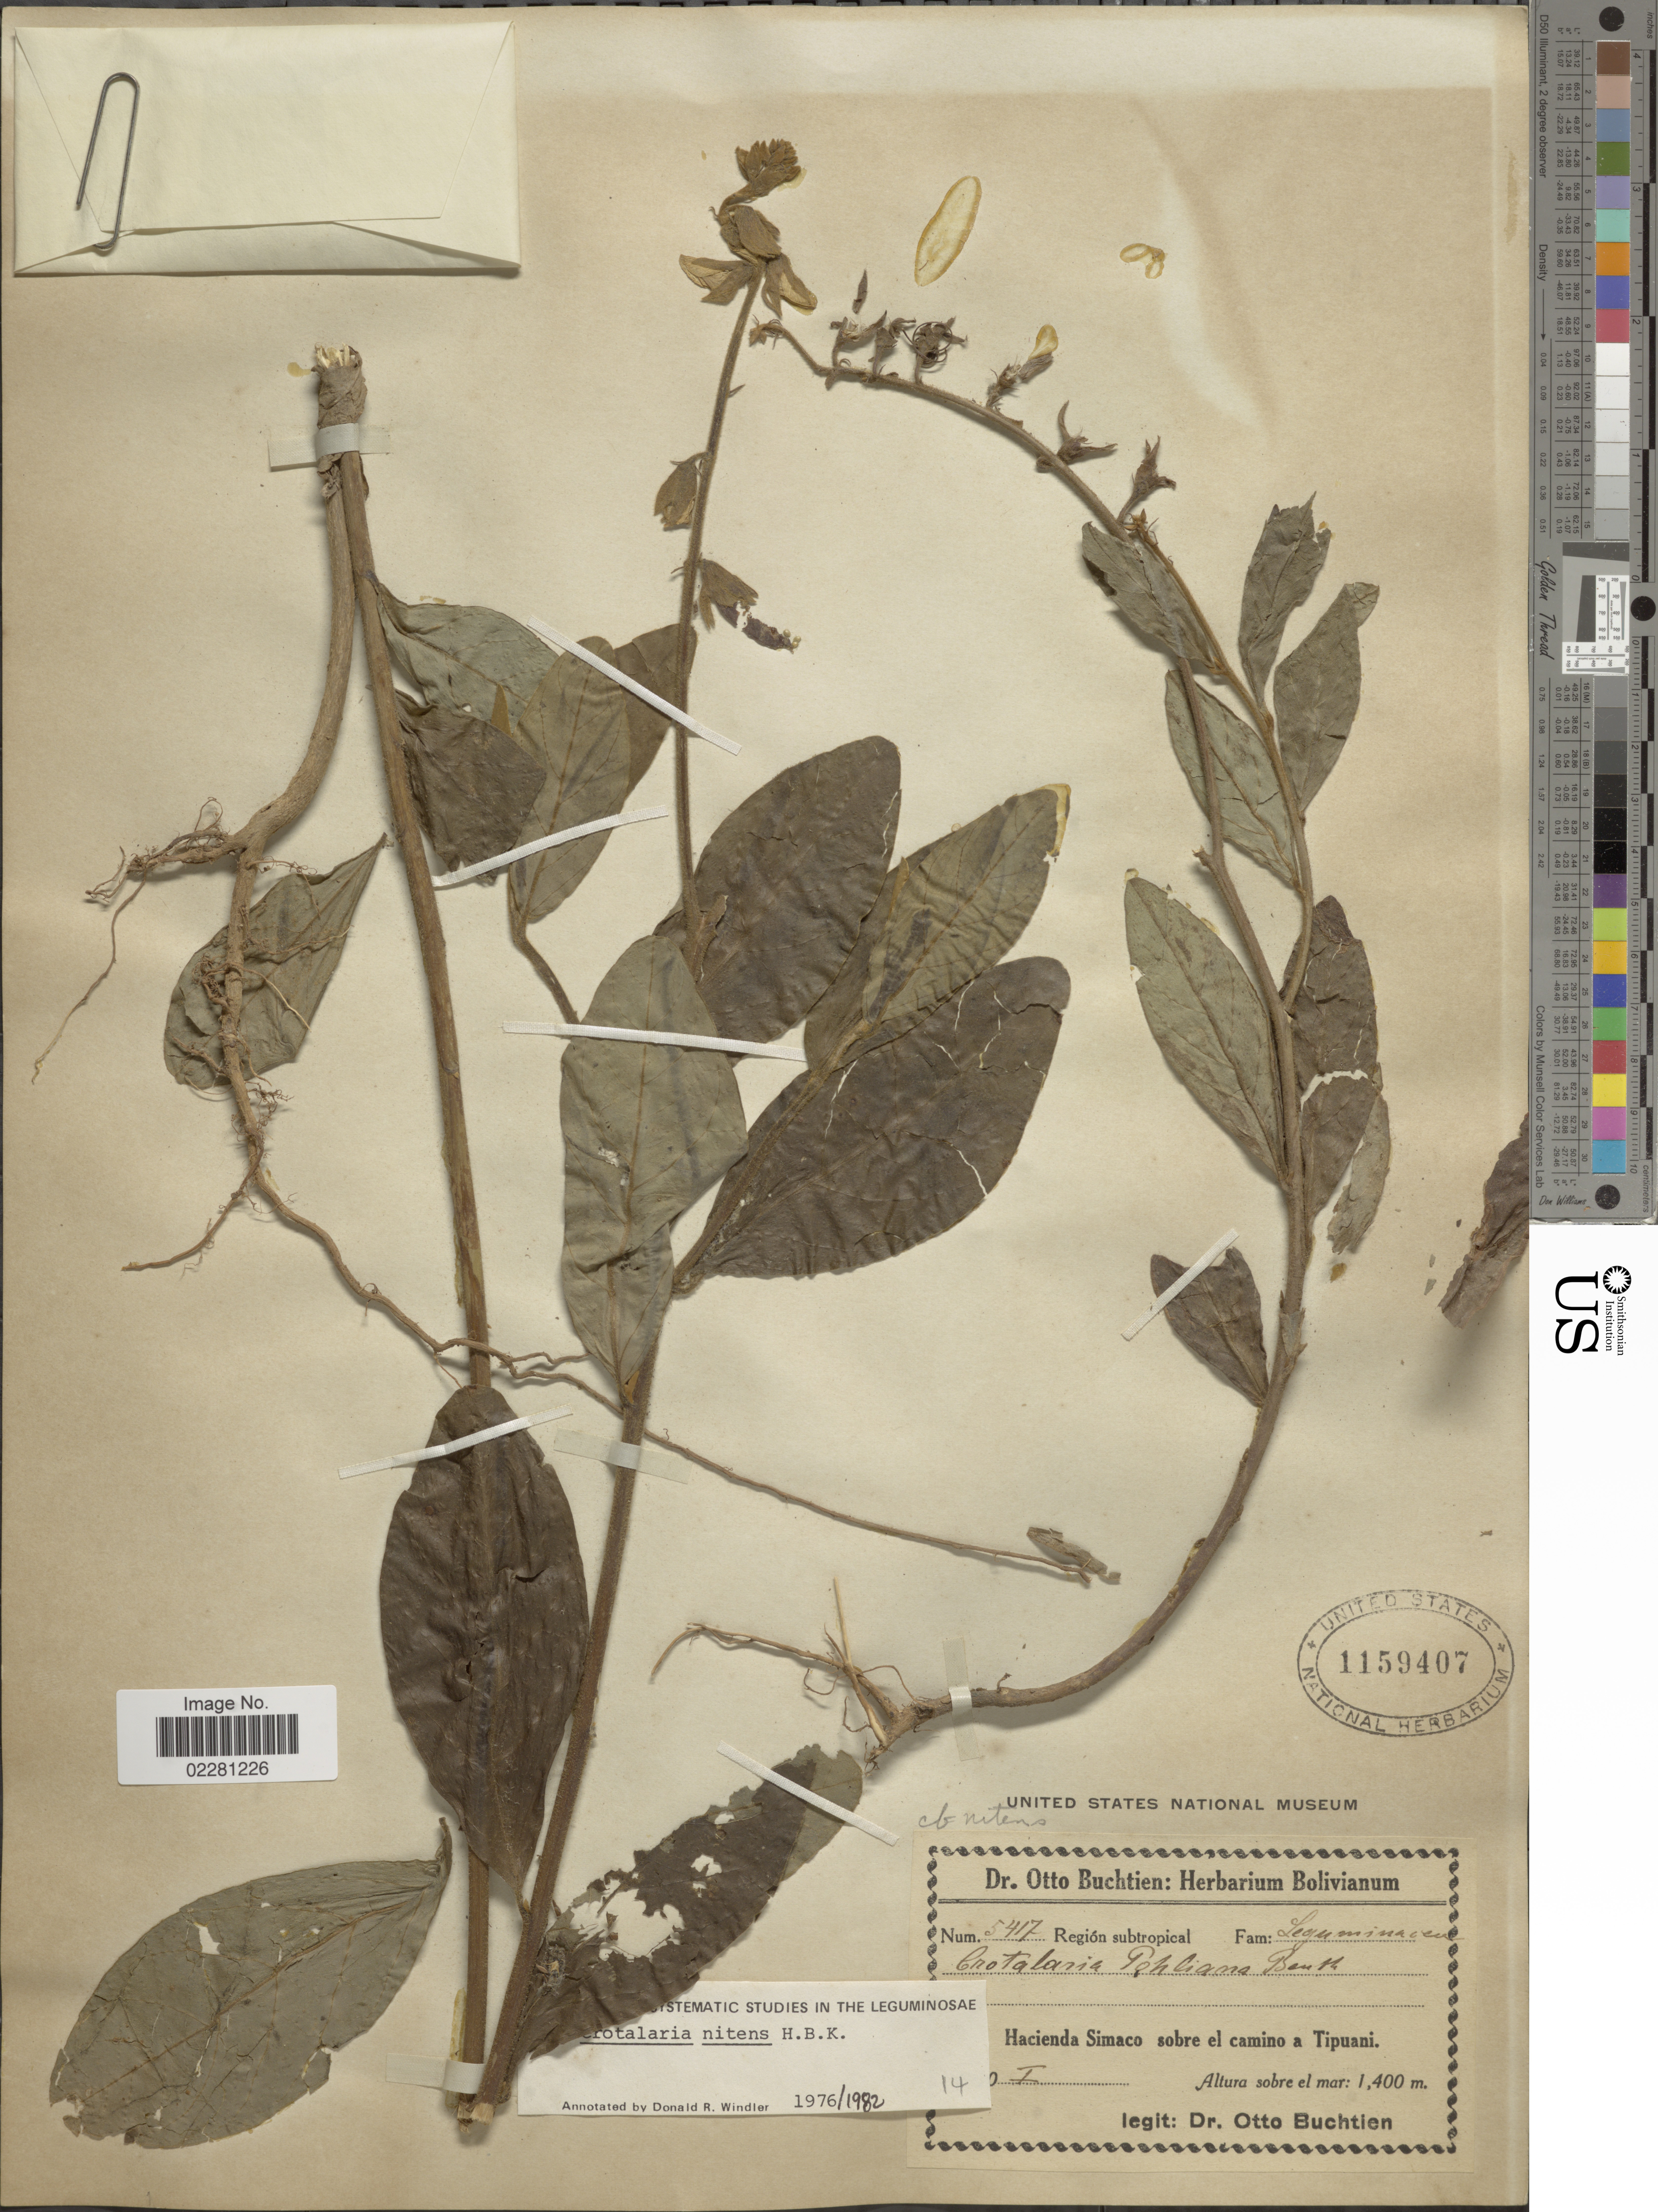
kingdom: Plantae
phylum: Tracheophyta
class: Magnoliopsida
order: Fabales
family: Fabaceae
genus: Crotalaria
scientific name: Crotalaria nitens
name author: Kunth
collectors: O. Buchtien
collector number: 5417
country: Bolivia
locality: Hacienda Simaco sobre el camino a Tipuani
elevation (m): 1400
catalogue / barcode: US 1159407